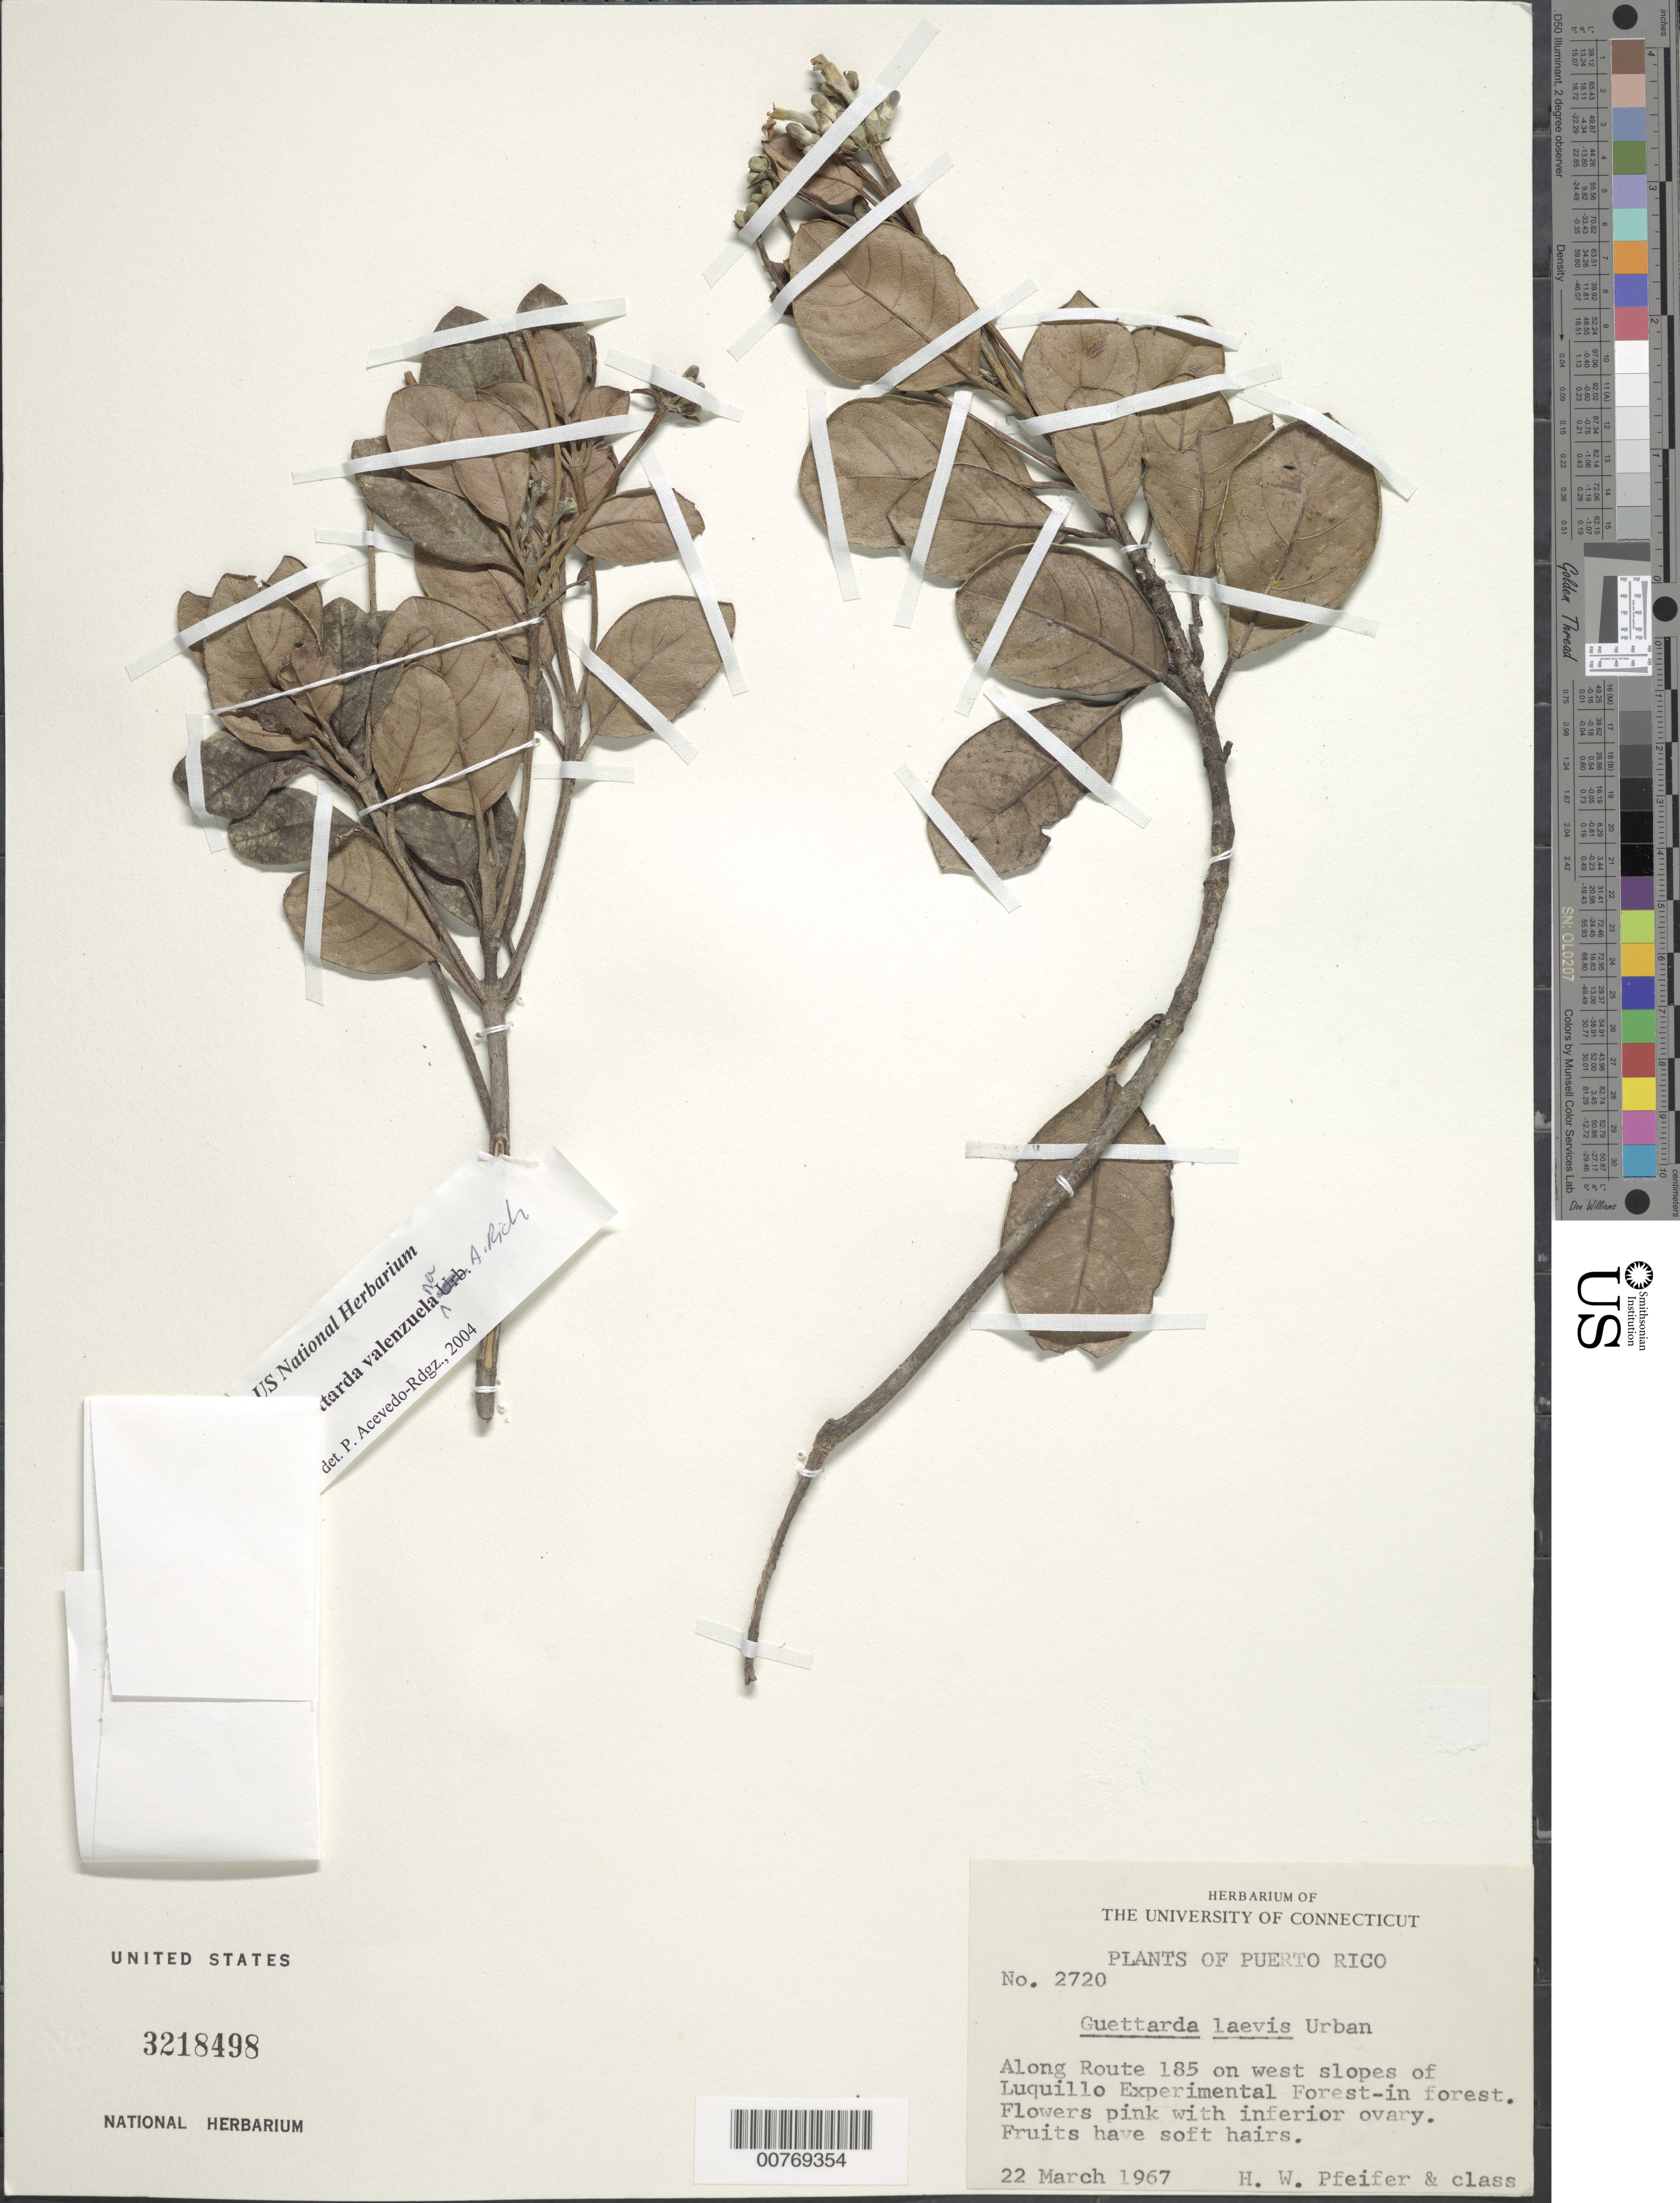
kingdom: Plantae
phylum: Tracheophyta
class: Magnoliopsida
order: Gentianales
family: Rubiaceae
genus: Guettarda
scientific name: Guettarda valenzuelana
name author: A. Rich.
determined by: Acevedo-Rodríguez, P., (BOT), Smithsonian Institution - National Museum of Natural History (UNITED STATES)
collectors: H. W. Pfeifer & Class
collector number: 2720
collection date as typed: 22 Mar 1967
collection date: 1967-03-22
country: Puerto Rico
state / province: Luquillo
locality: Along Rte 185 on west slopes of Luquillo Experimental Forest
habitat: In forest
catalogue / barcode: US 3218498